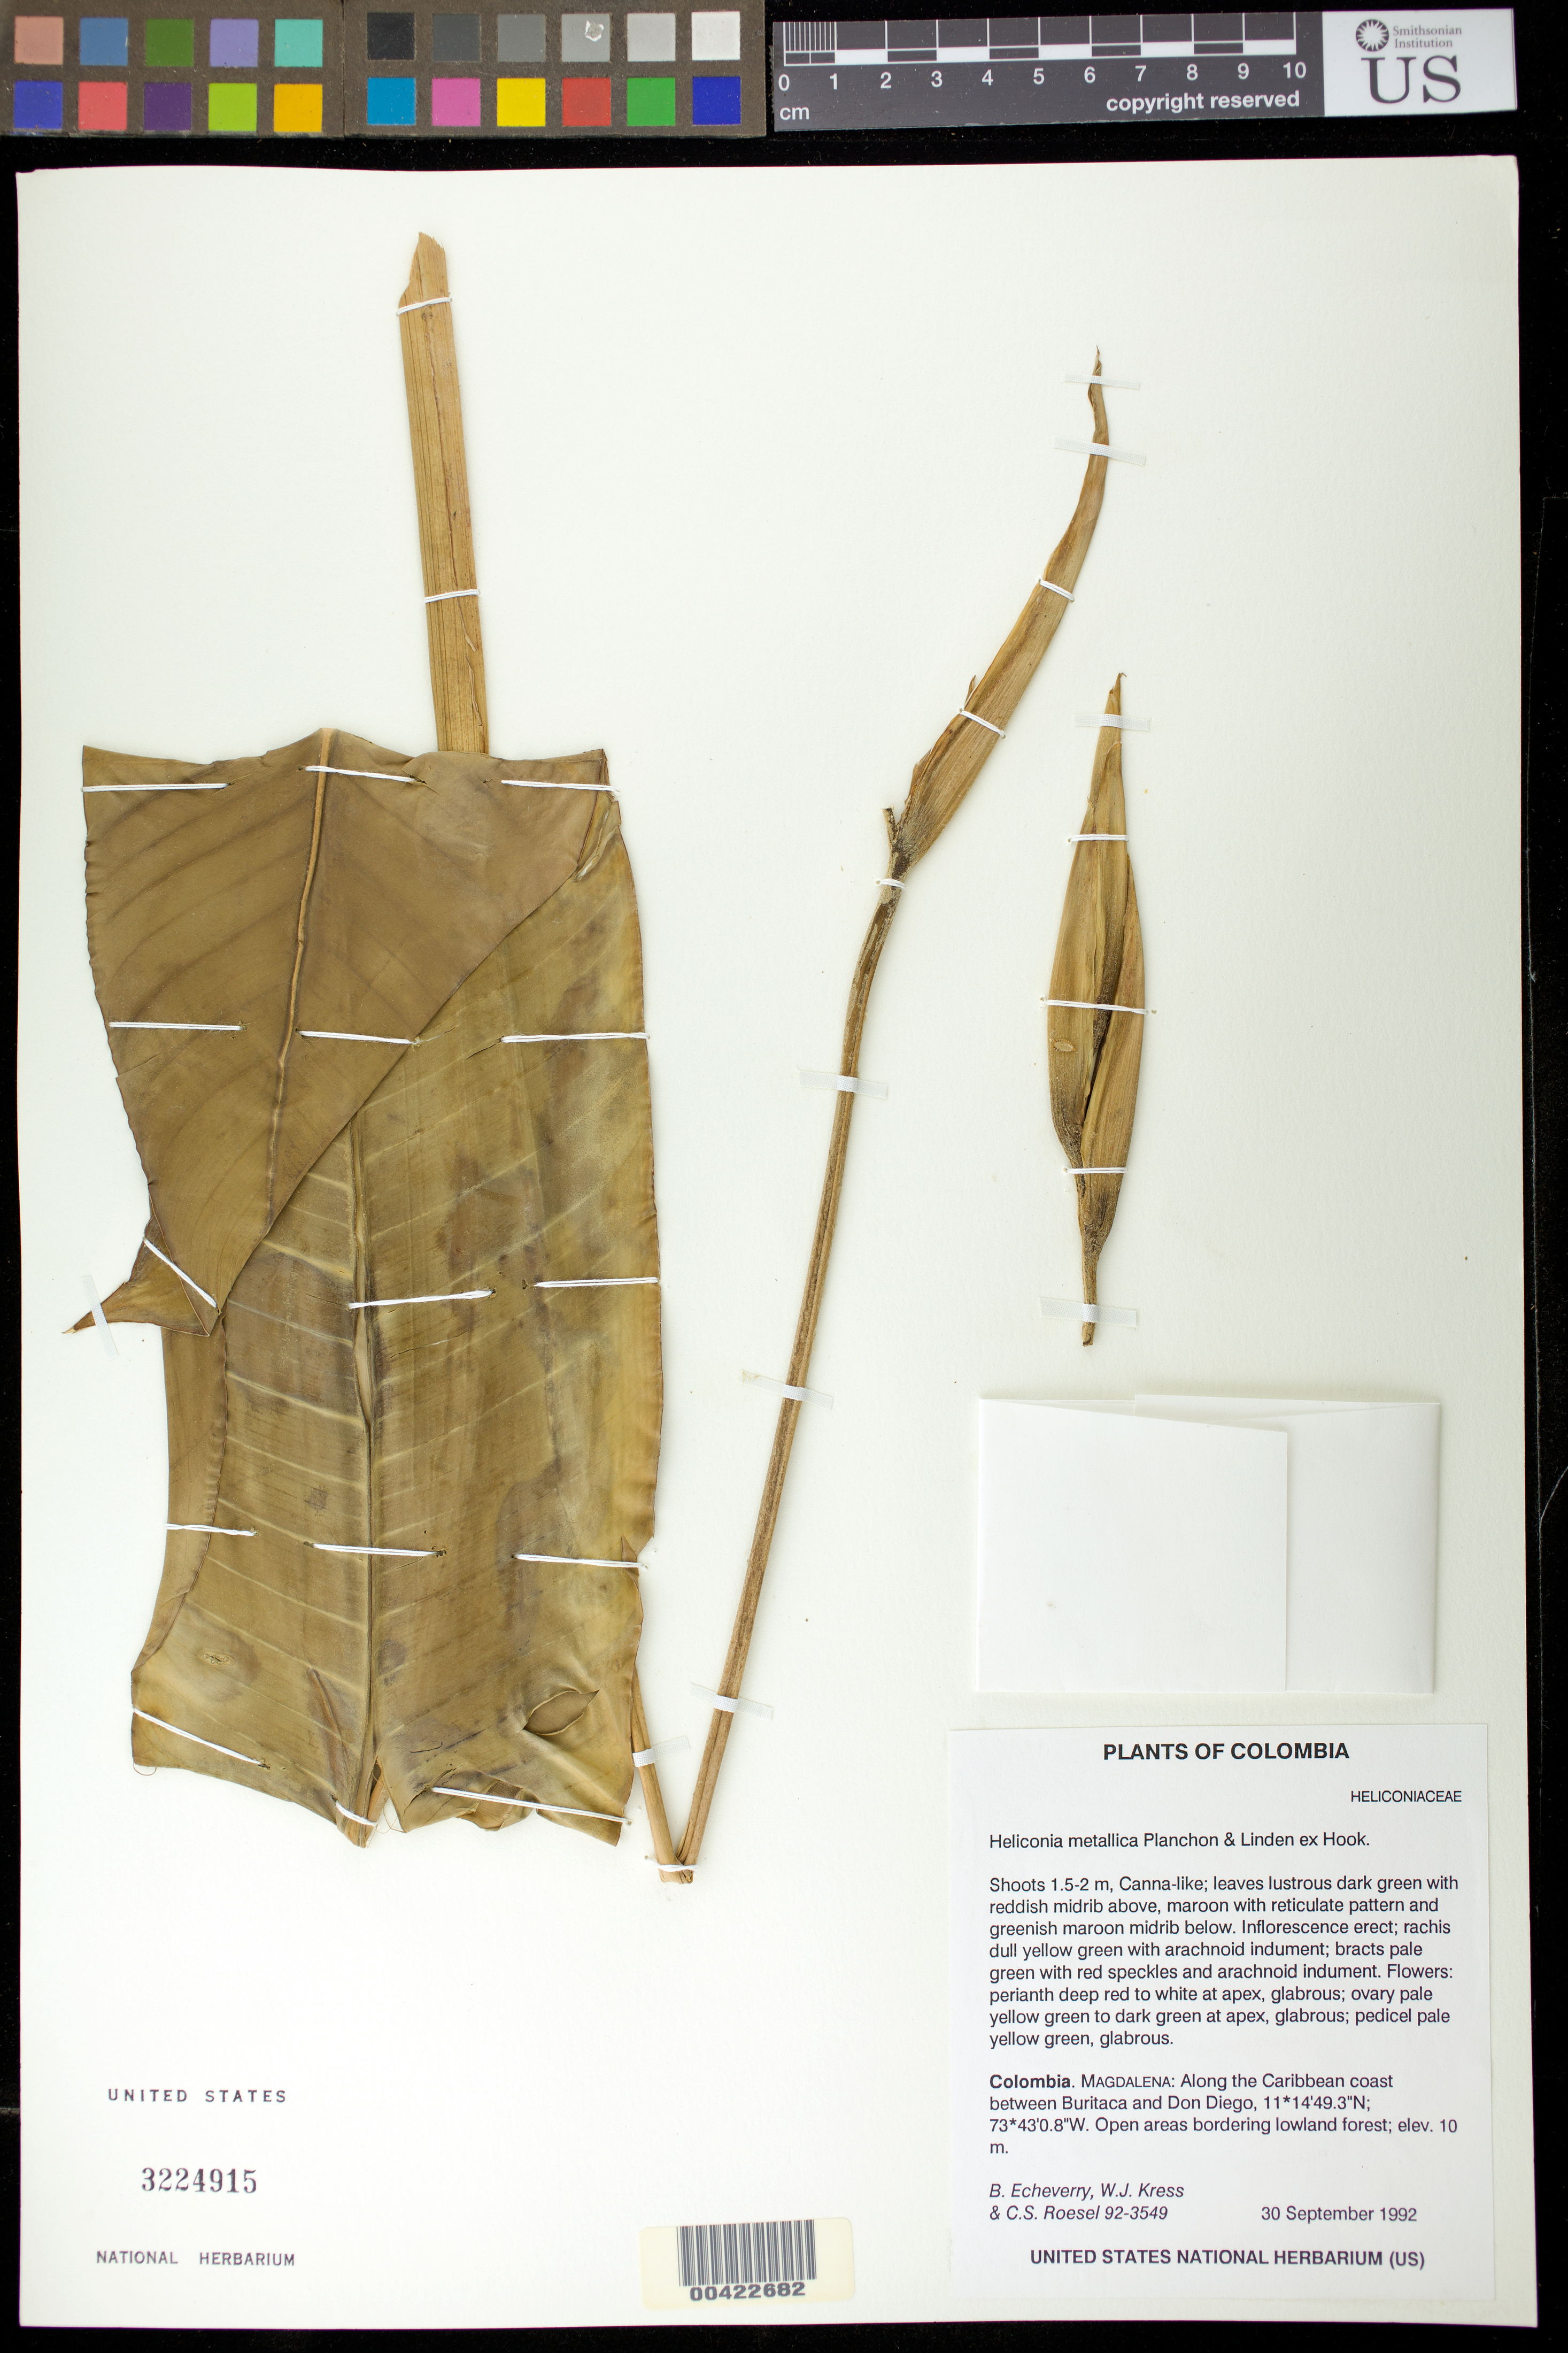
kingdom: Plantae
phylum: Tracheophyta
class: Liliopsida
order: Zingiberales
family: Heliconiaceae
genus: Heliconia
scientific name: Heliconia metallica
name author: Planch. & Linden ex Hook.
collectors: B. Echeverry, W. J. Kress & C. S. Roesel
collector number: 92-3549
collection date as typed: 30 Sep 1992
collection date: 1992-09-30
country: Colombia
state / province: Magdalena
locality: Between buritaca and don diego, along caribbean coast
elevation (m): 10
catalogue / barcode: US 3224915